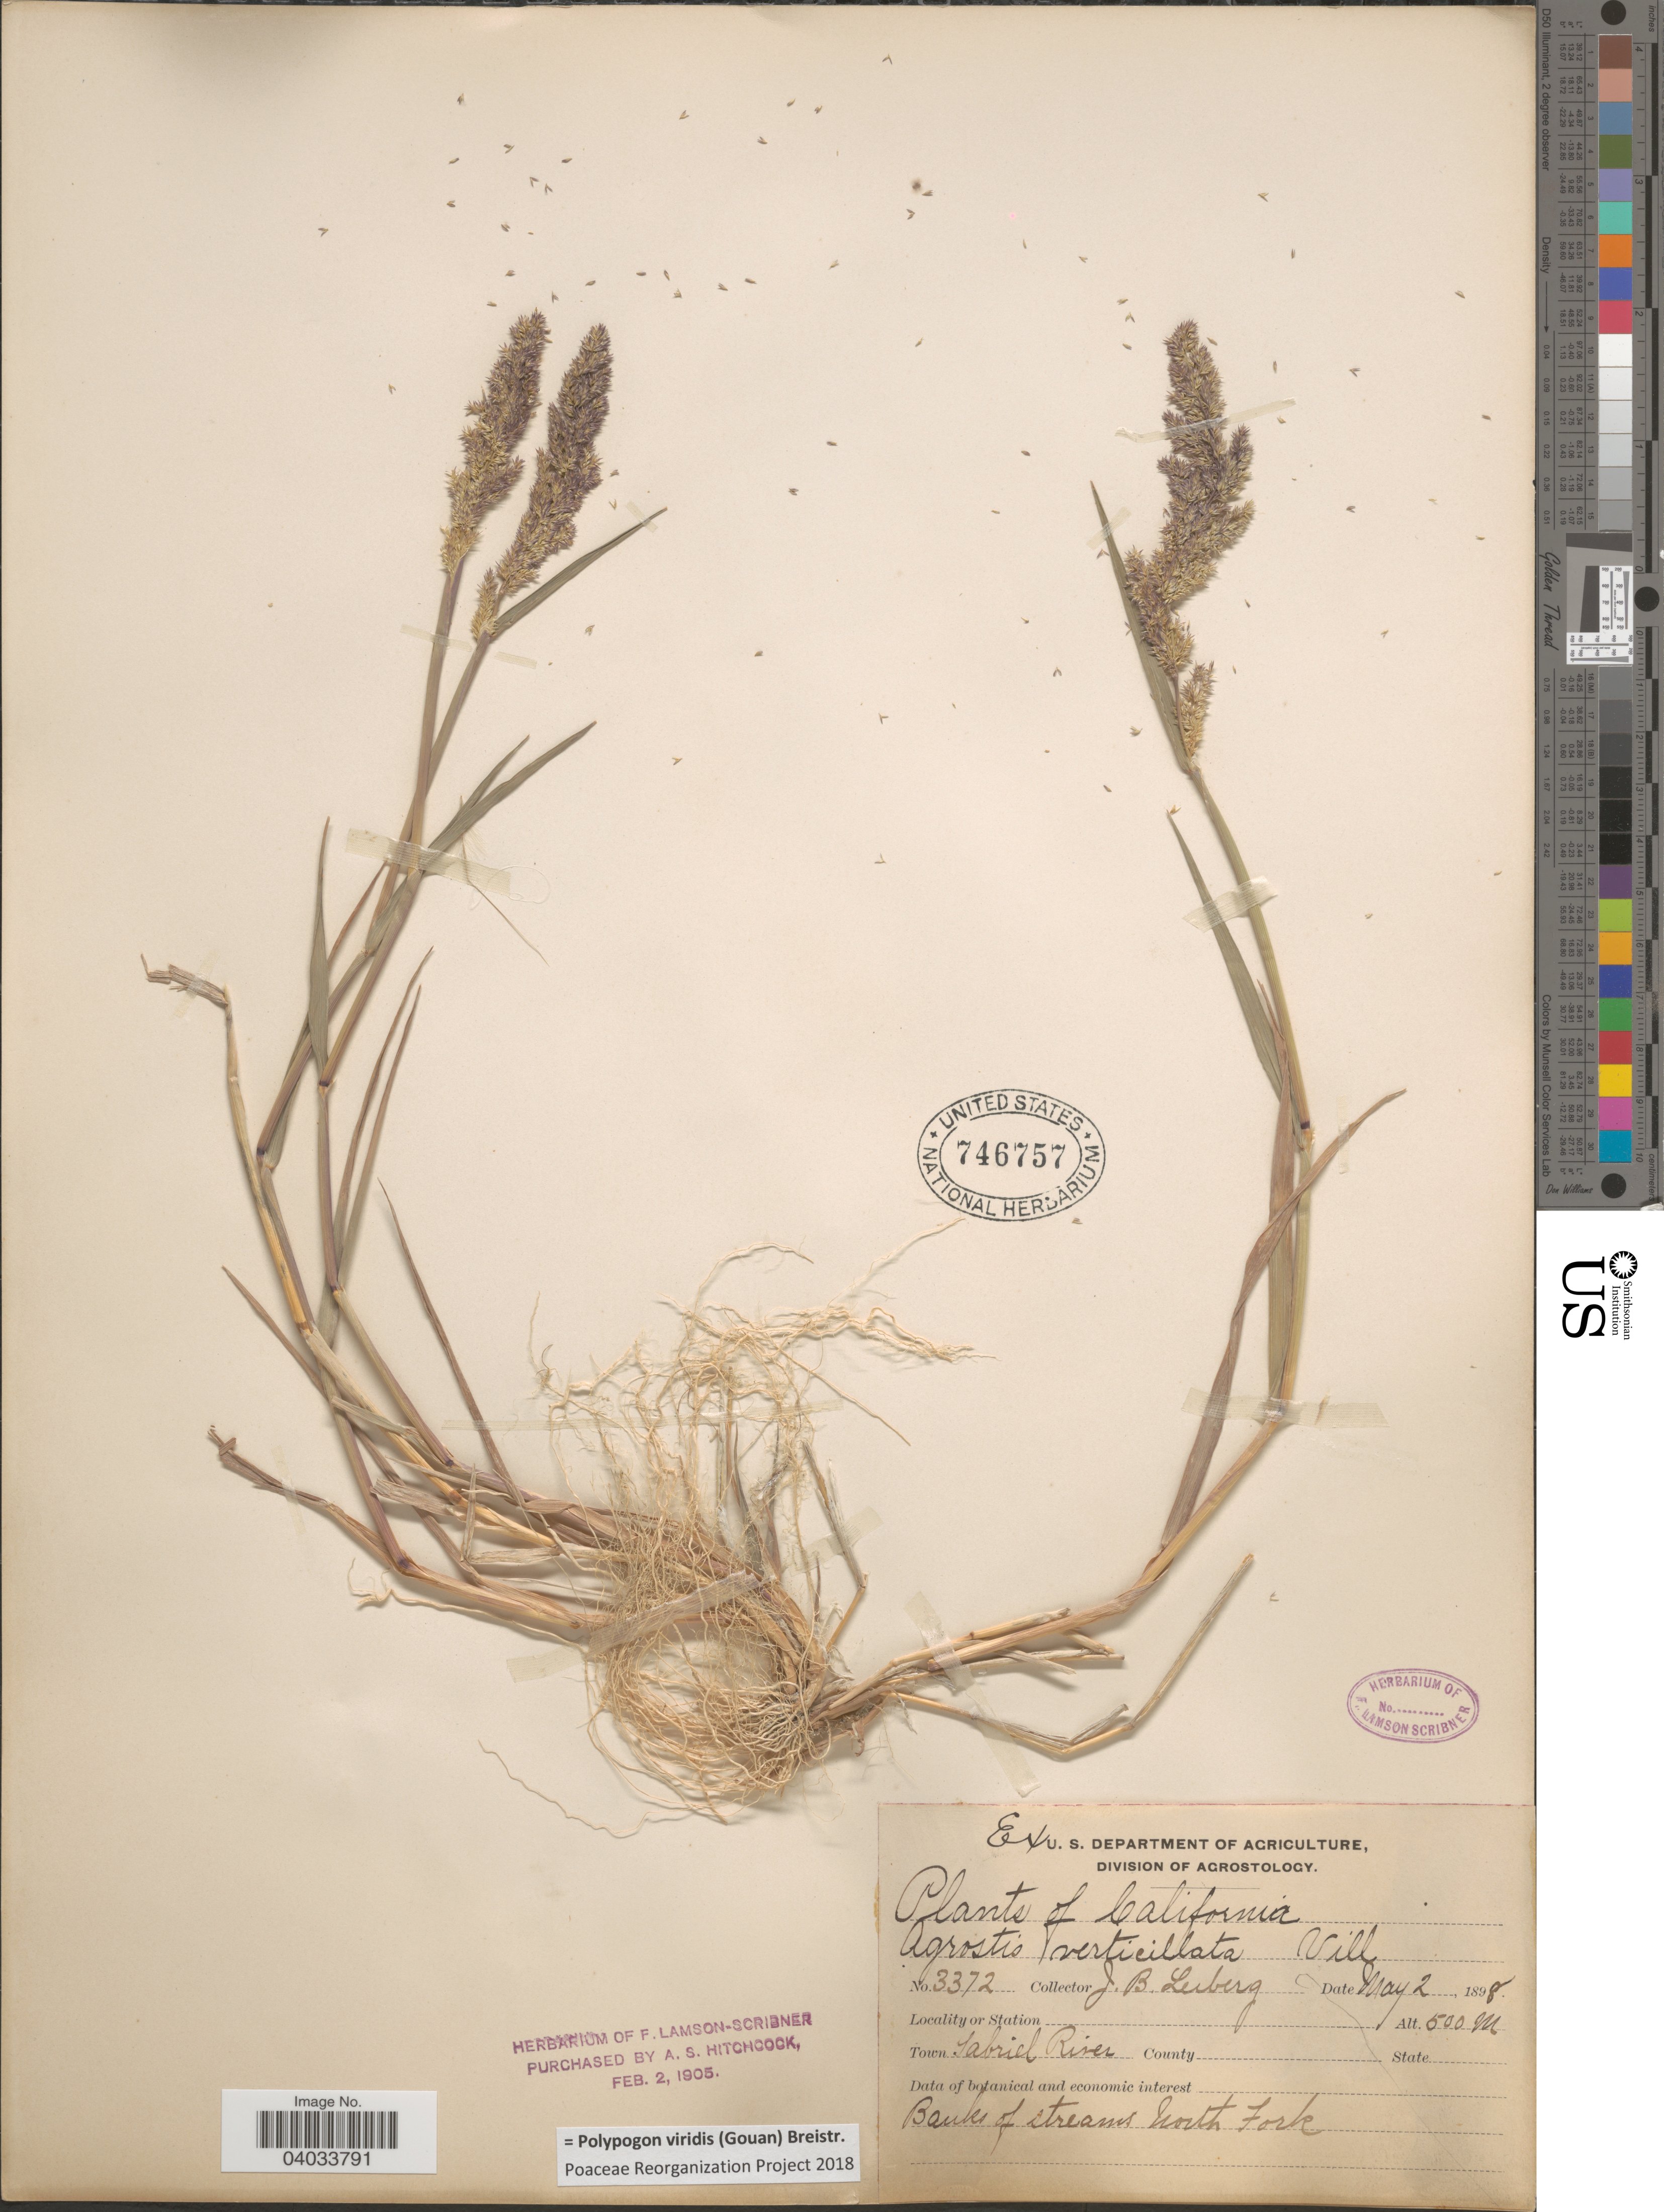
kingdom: Plantae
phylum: Tracheophyta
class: Liliopsida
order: Poales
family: Poaceae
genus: Polypogon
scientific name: Polypogon viridis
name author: (Gouan) Breistroffer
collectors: J. B. Leiberg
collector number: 3372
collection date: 1898-05-02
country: United States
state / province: California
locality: Gabriel River. Banks of streams South Fork.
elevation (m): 500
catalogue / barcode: US 746757